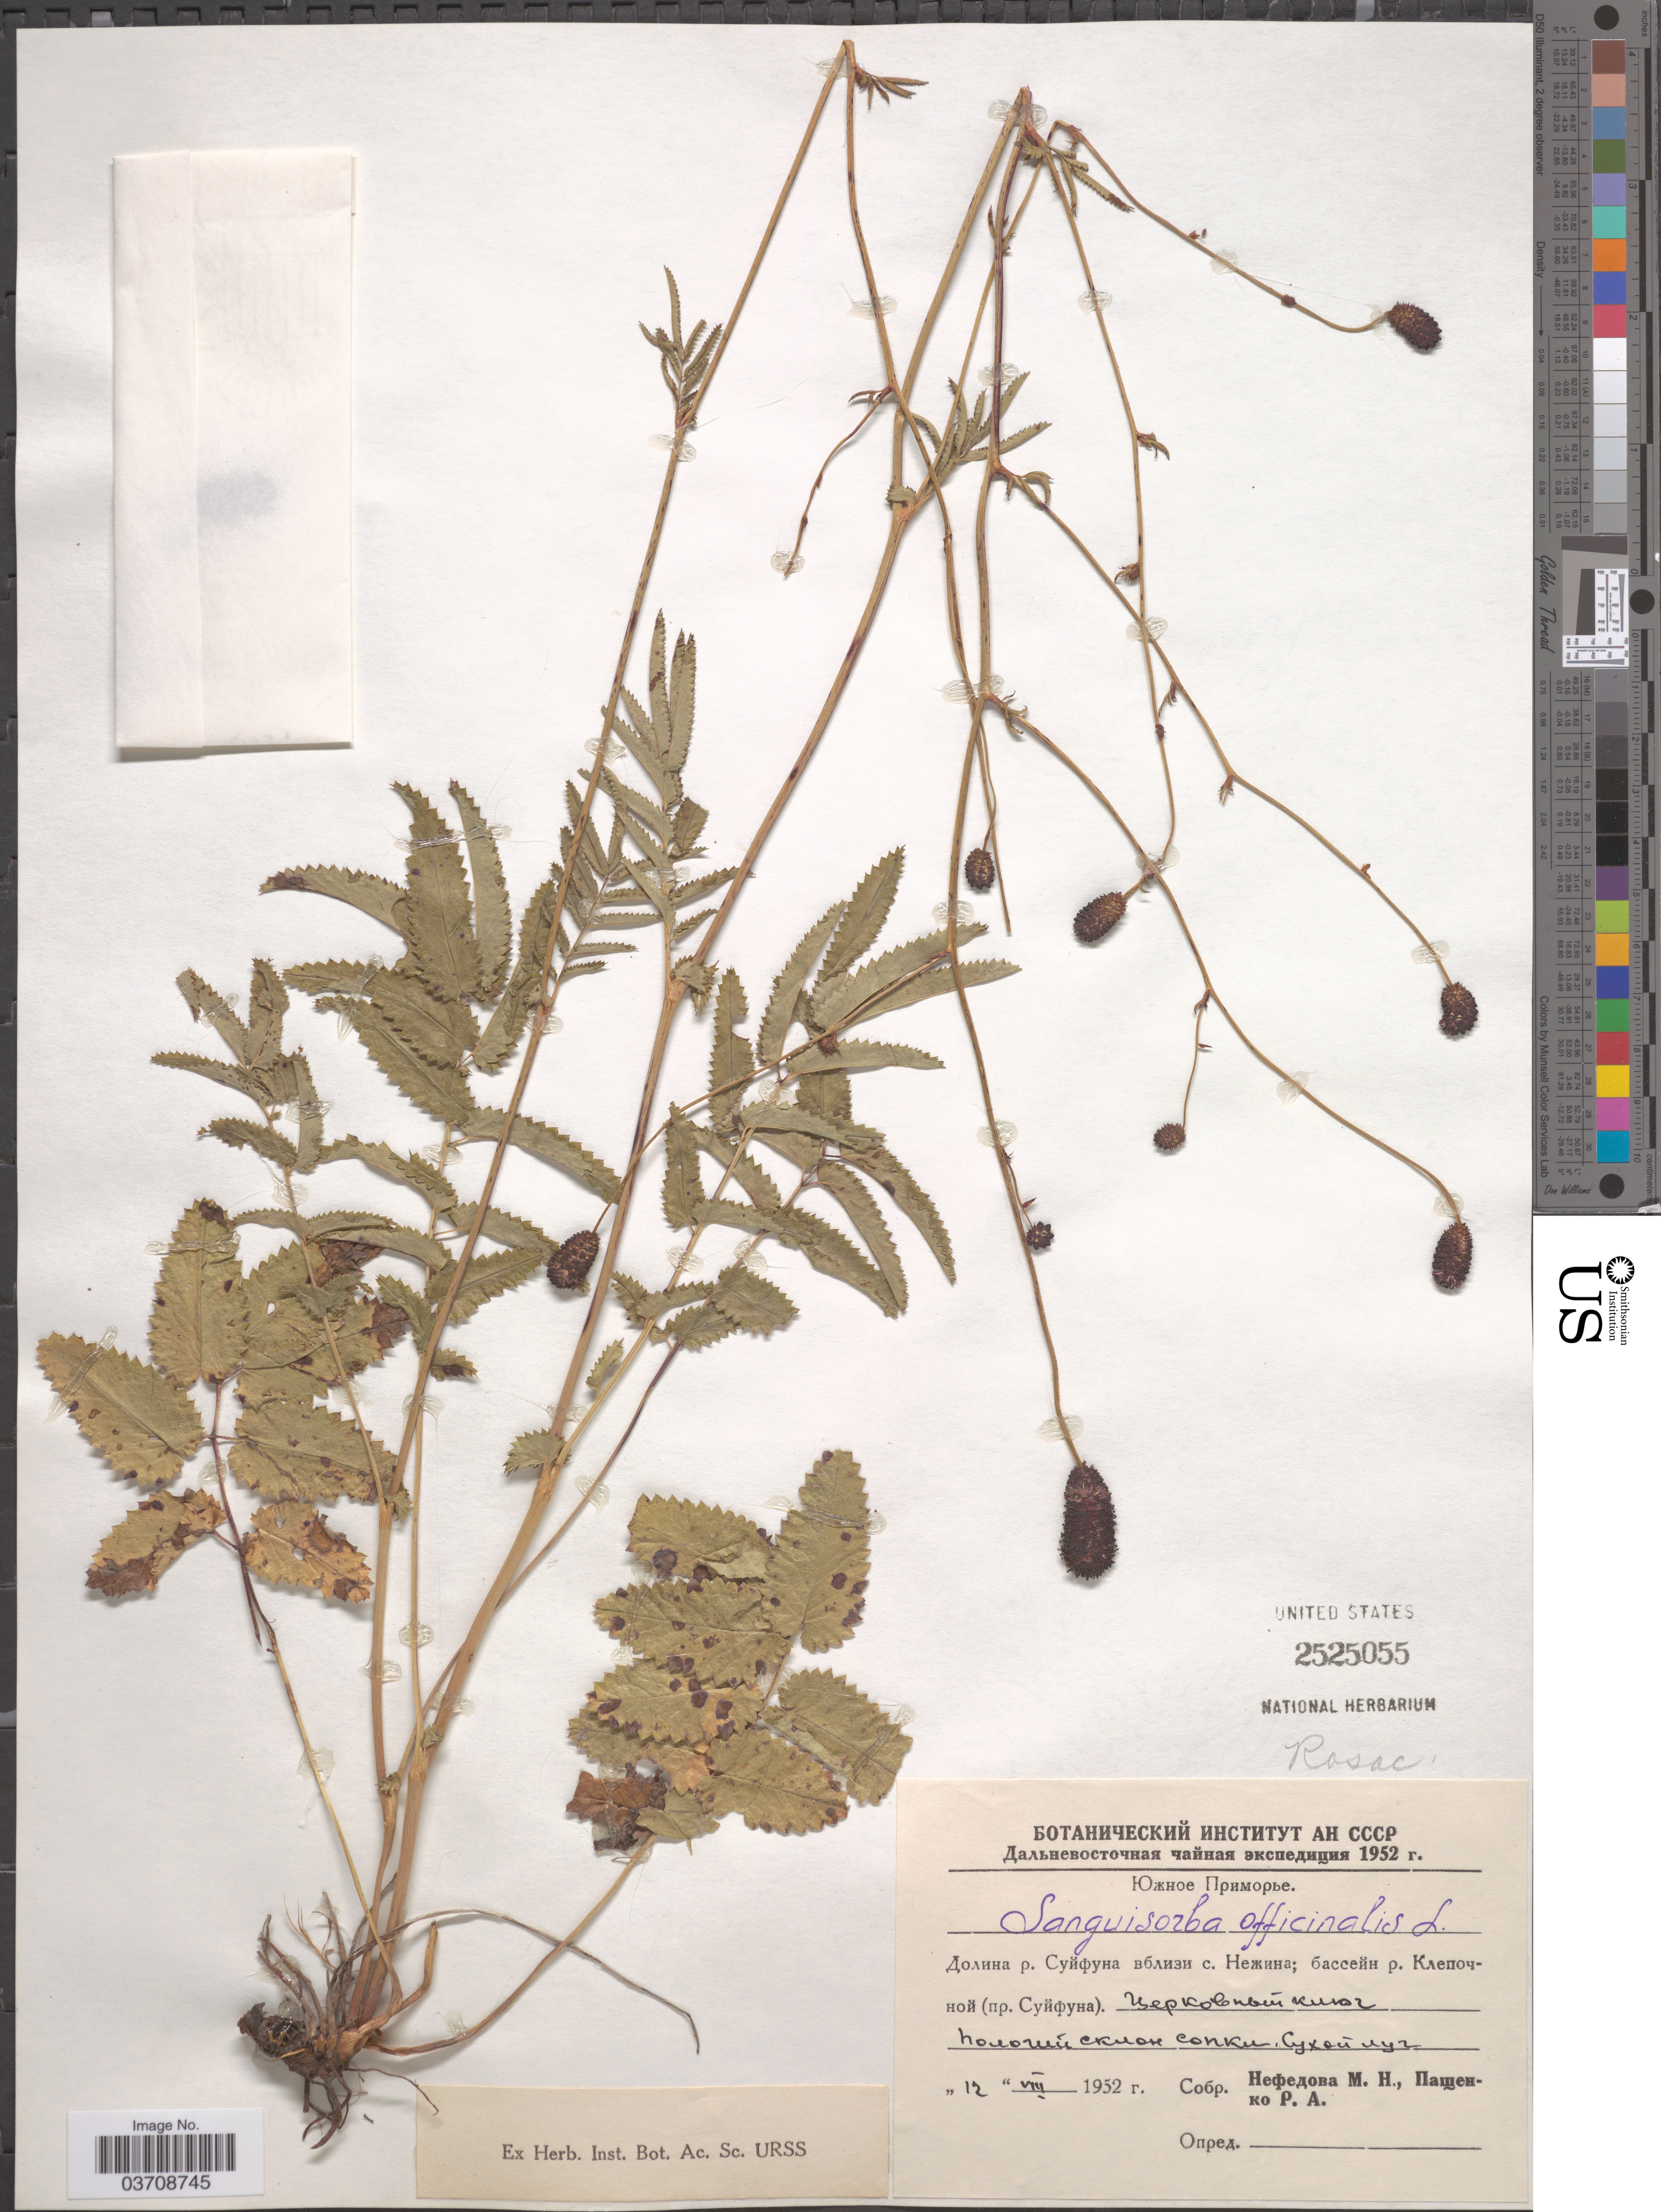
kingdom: Plantae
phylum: Tracheophyta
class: Magnoliopsida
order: Rosales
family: Rosaceae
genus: Sanguisorba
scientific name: Sanguisorba officinalis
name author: L.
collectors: X & R. Pashchenko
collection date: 1952-08-12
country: Russian Federation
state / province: Primorsky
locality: Valley of River Suifun near village Nezhino, basin of river Klepochnaya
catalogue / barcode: US 2525055